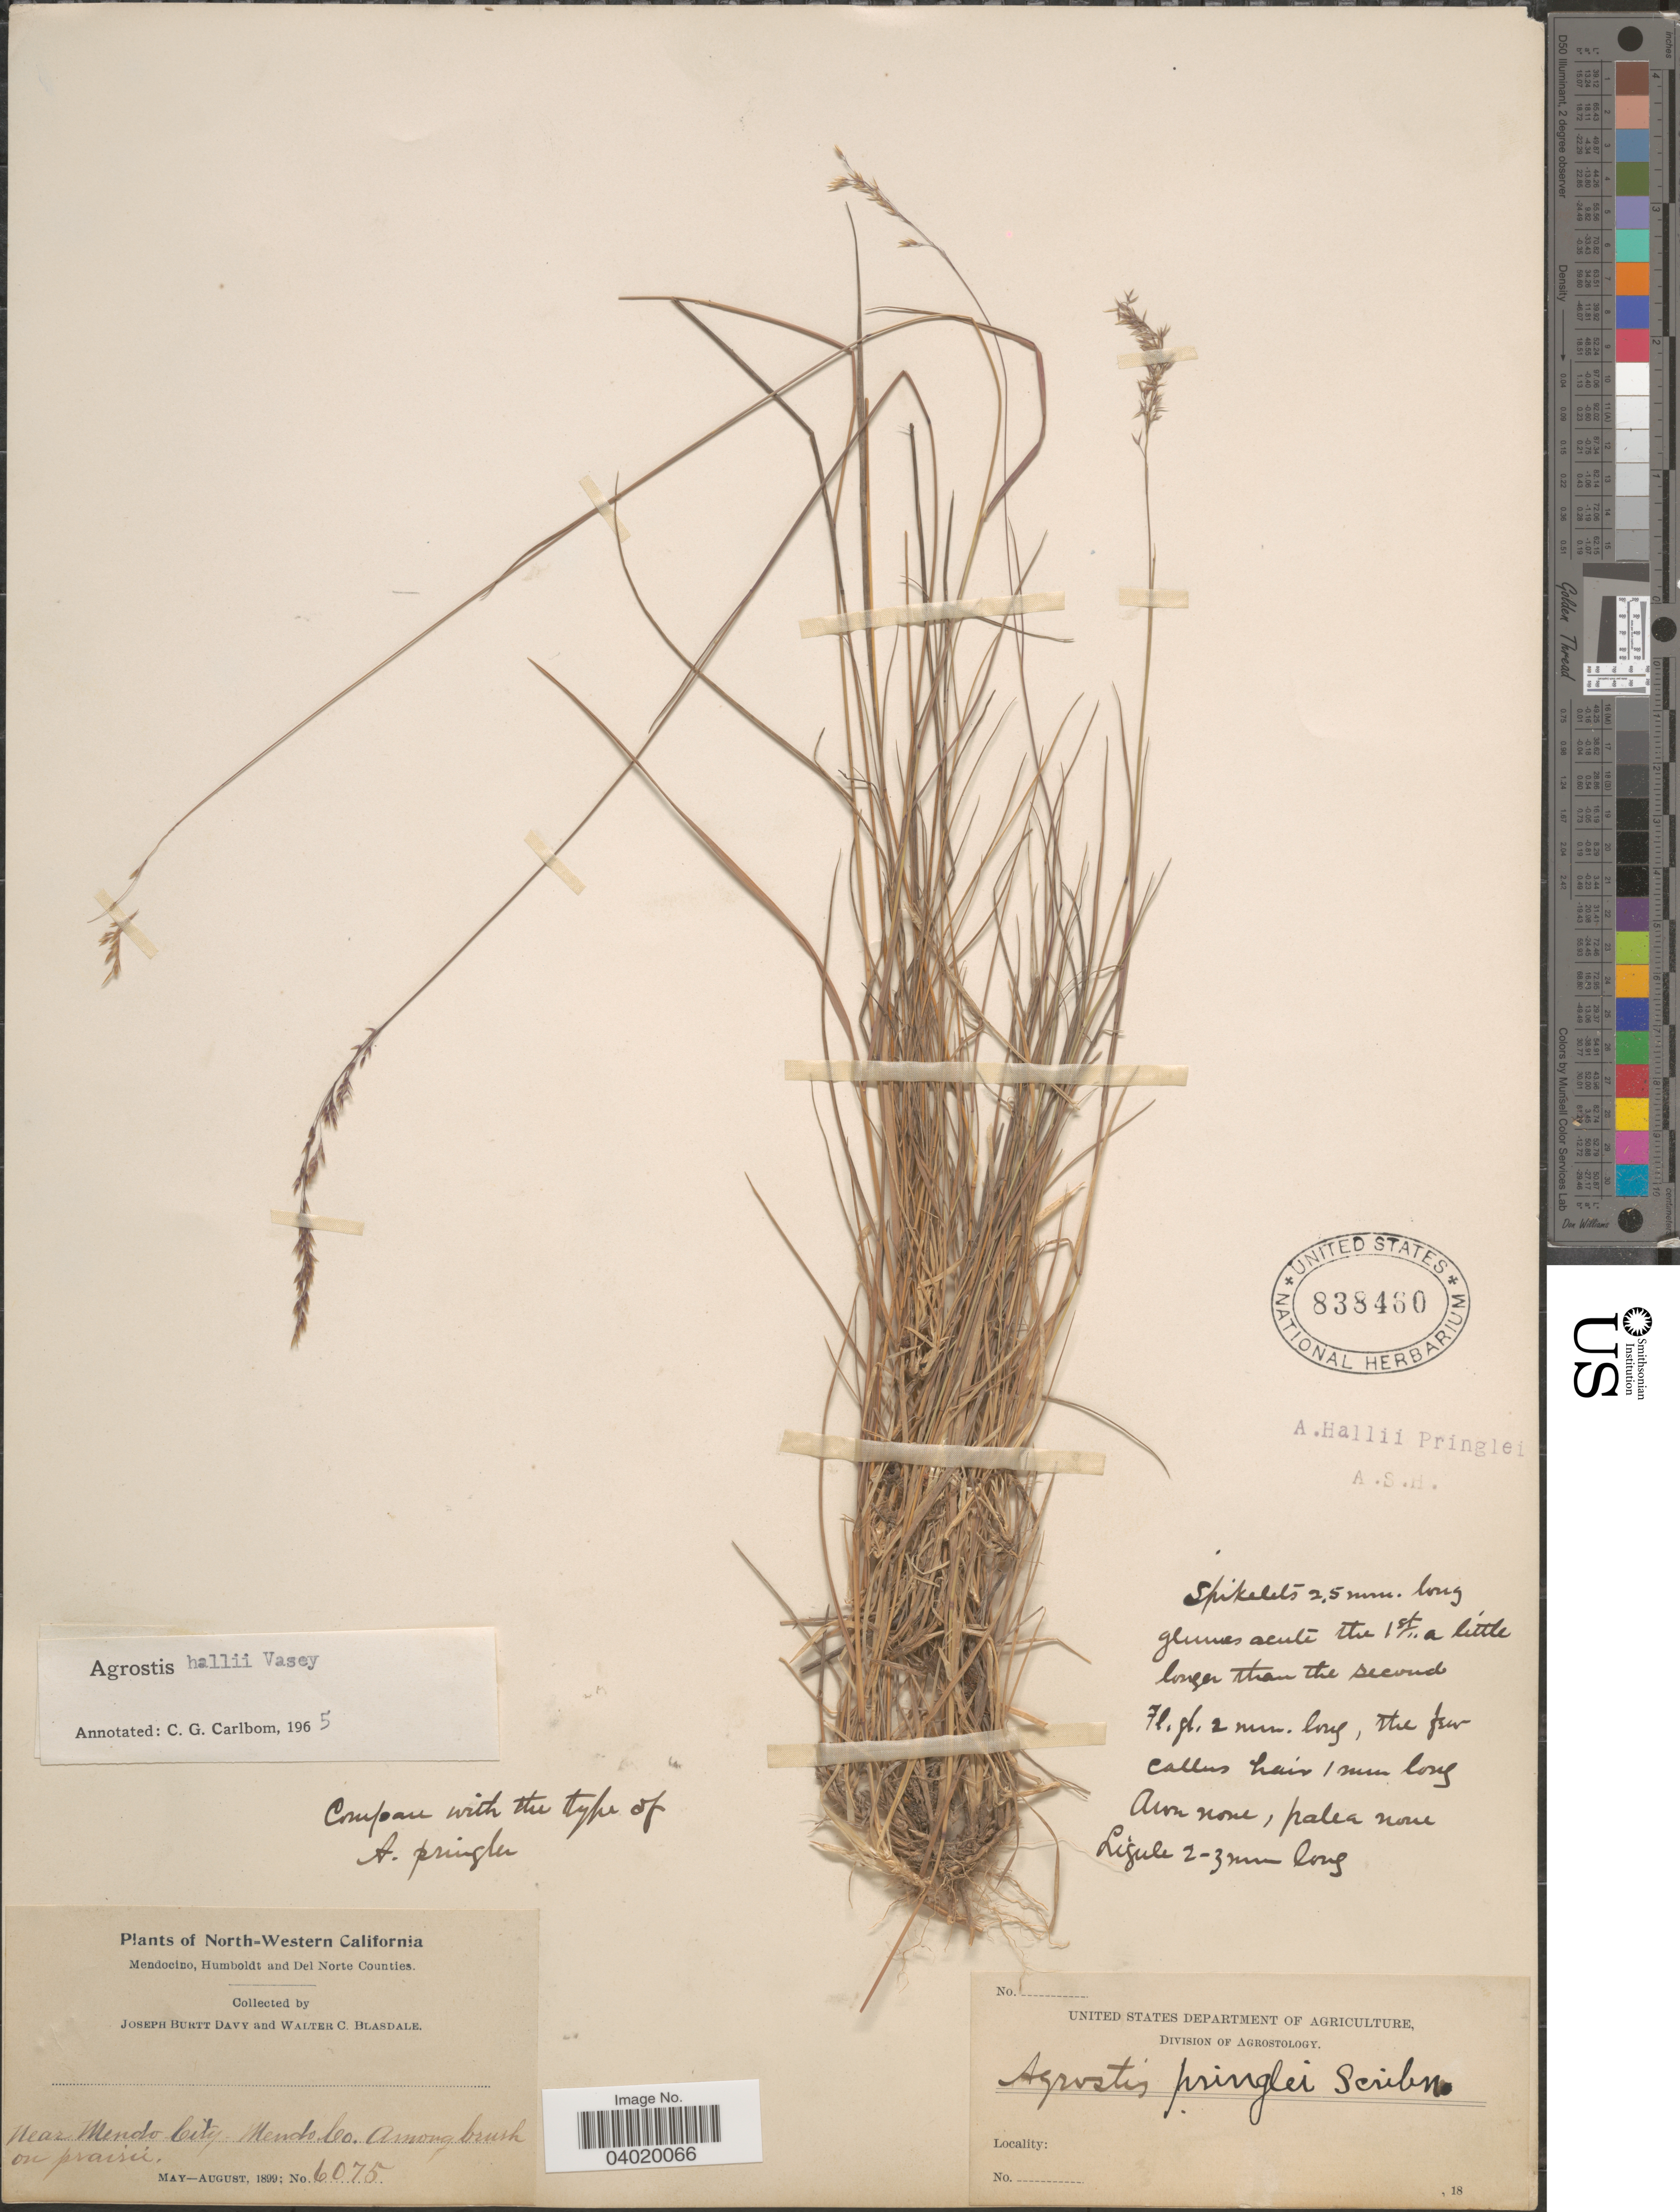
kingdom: Plantae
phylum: Tracheophyta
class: Liliopsida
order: Poales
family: Poaceae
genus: Agrostis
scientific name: Agrostis hallii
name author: Vasey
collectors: J. Burtt Davy & W. Blasdale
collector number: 6075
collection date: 1899-05/1899-08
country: United States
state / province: California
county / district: Mendocino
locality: North-Western California. Near Mendo City, Mendo Co.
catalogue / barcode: US 838460